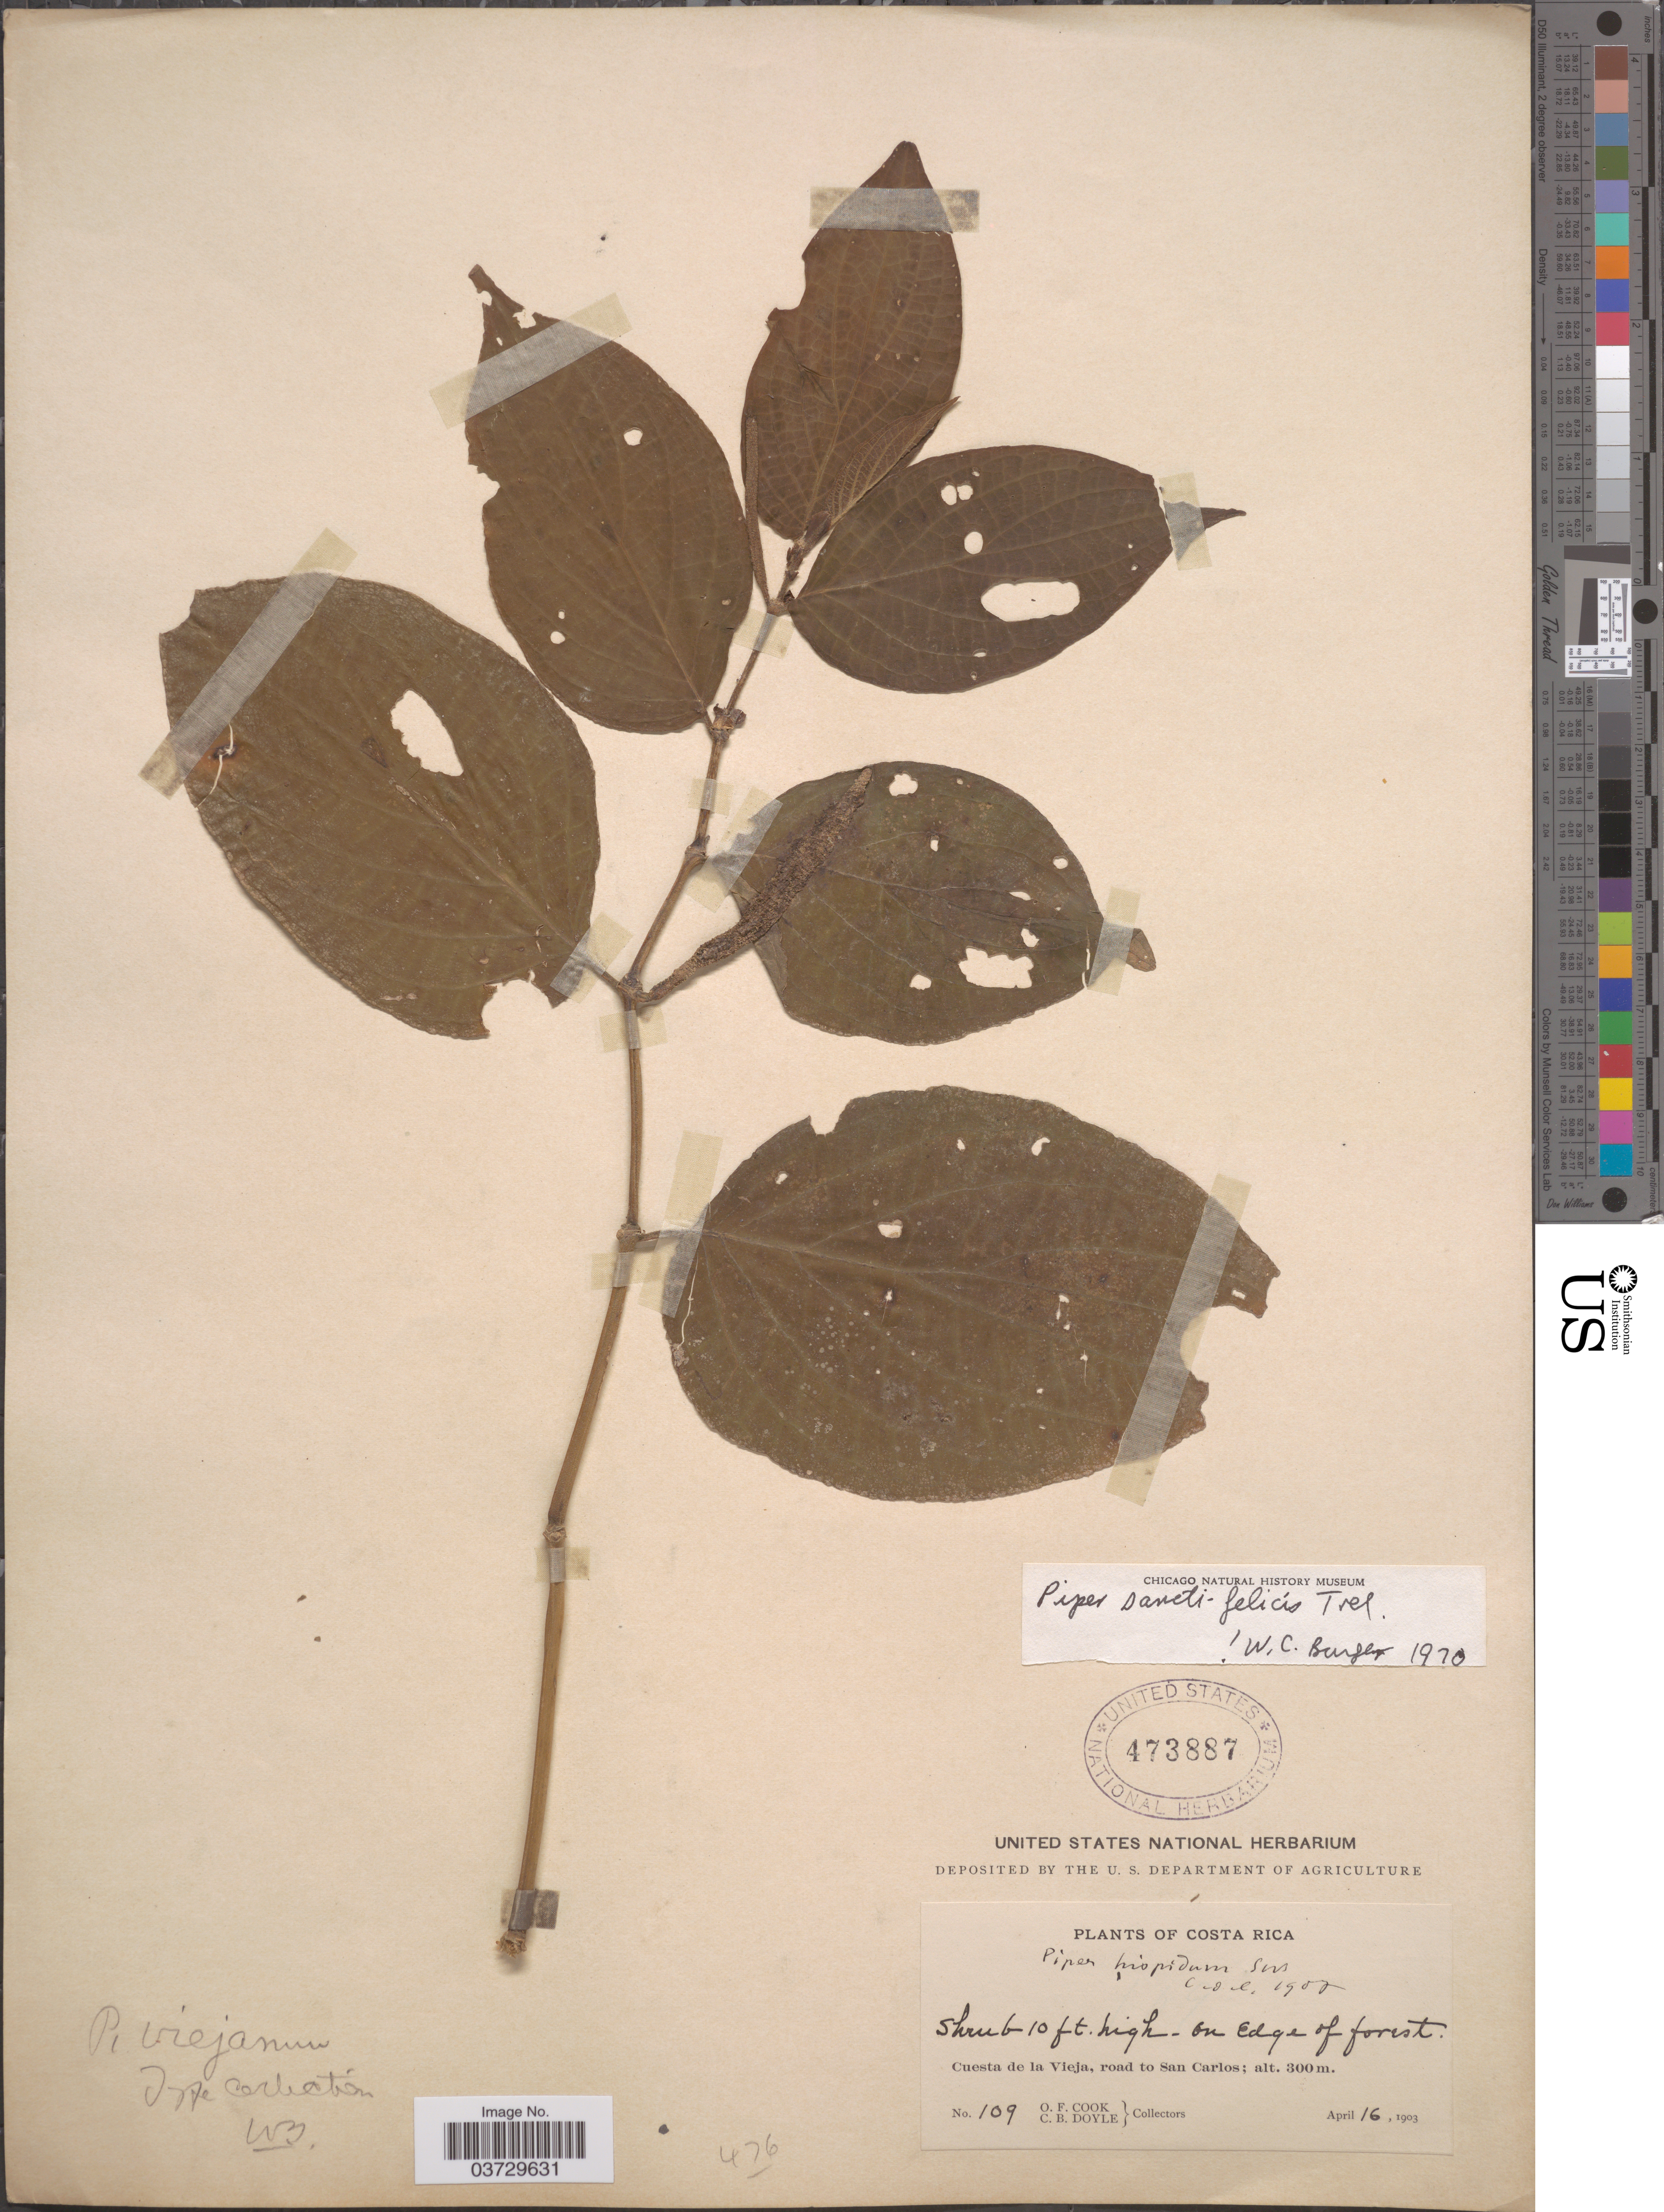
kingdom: Plantae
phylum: Tracheophyta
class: Magnoliopsida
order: Piperales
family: Piperaceae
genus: Piper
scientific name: Piper sancti-felicis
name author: Trel.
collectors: O. F. Cook & C. Doyle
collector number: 109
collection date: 1903-04-16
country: Costa Rica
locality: Cuesta de la Vieja, road to San Carlos.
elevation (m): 300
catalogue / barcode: US 473887